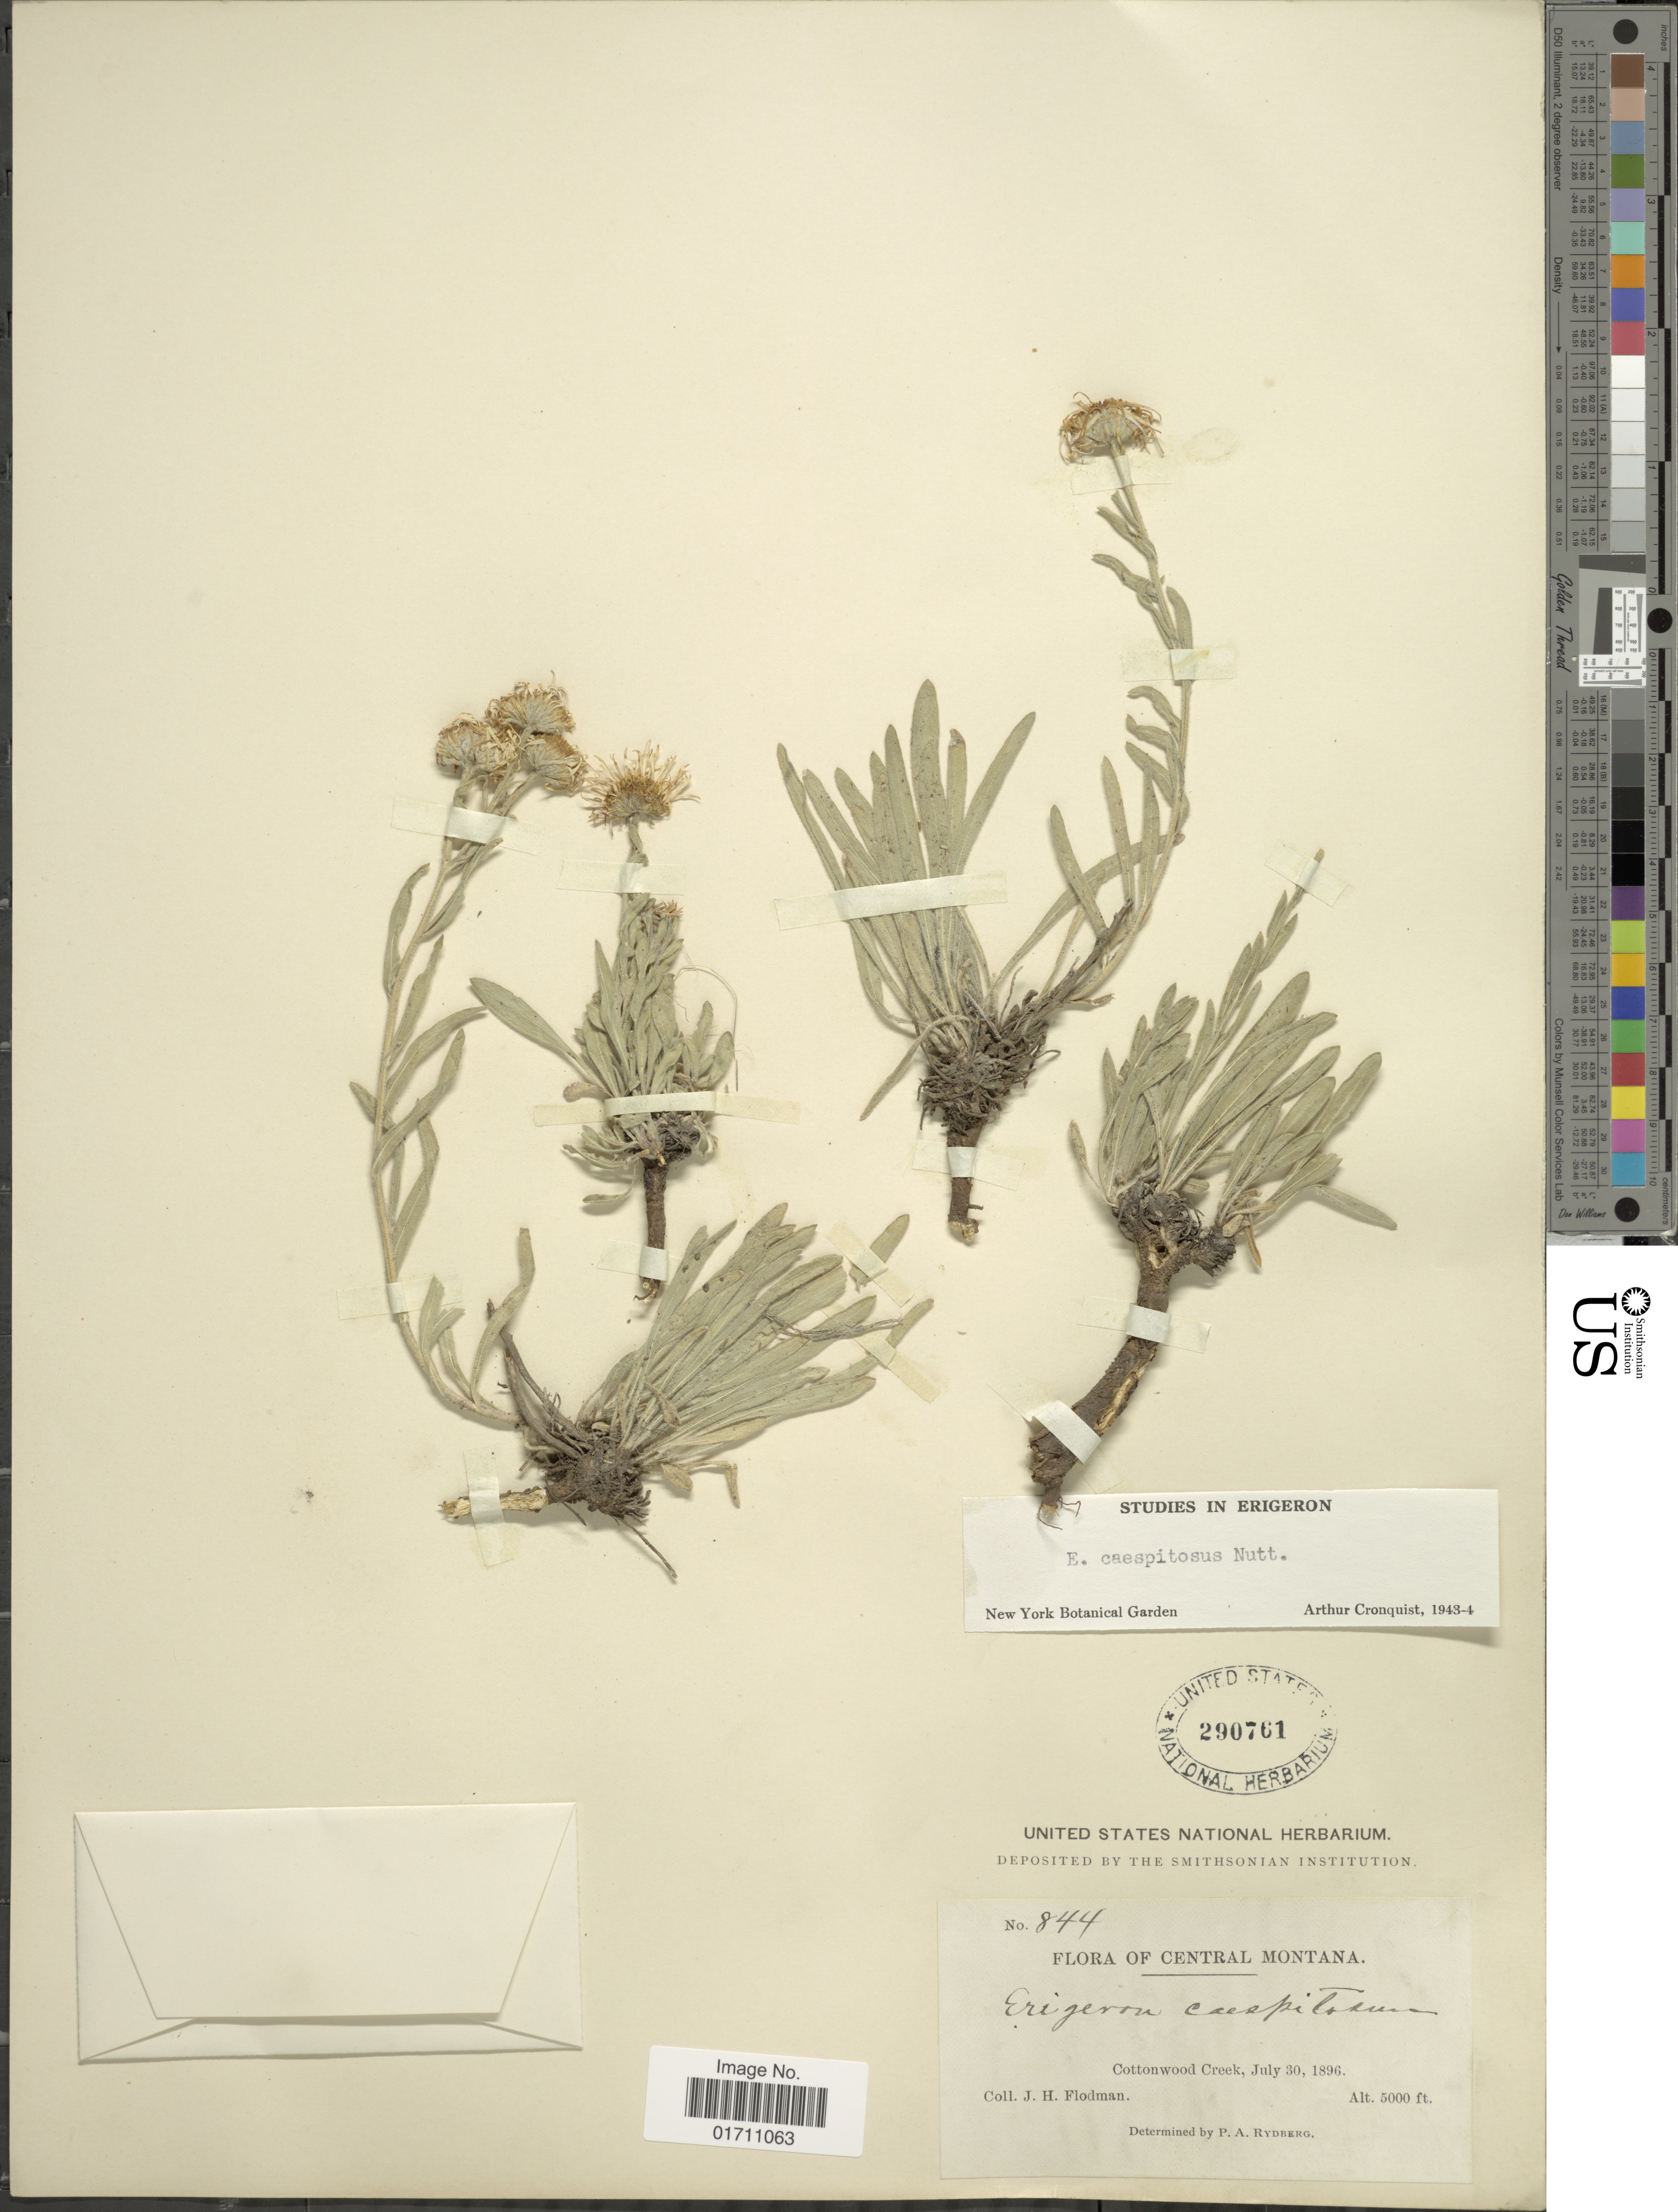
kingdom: Plantae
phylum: Tracheophyta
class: Magnoliopsida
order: Asterales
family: Asteraceae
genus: Erigeron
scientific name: Erigeron caespitosus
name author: Nutt.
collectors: J. Flodman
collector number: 844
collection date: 1896-07-30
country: United States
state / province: Montana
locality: Central Montana, Cottonwood Creek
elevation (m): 1524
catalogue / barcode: US 290761